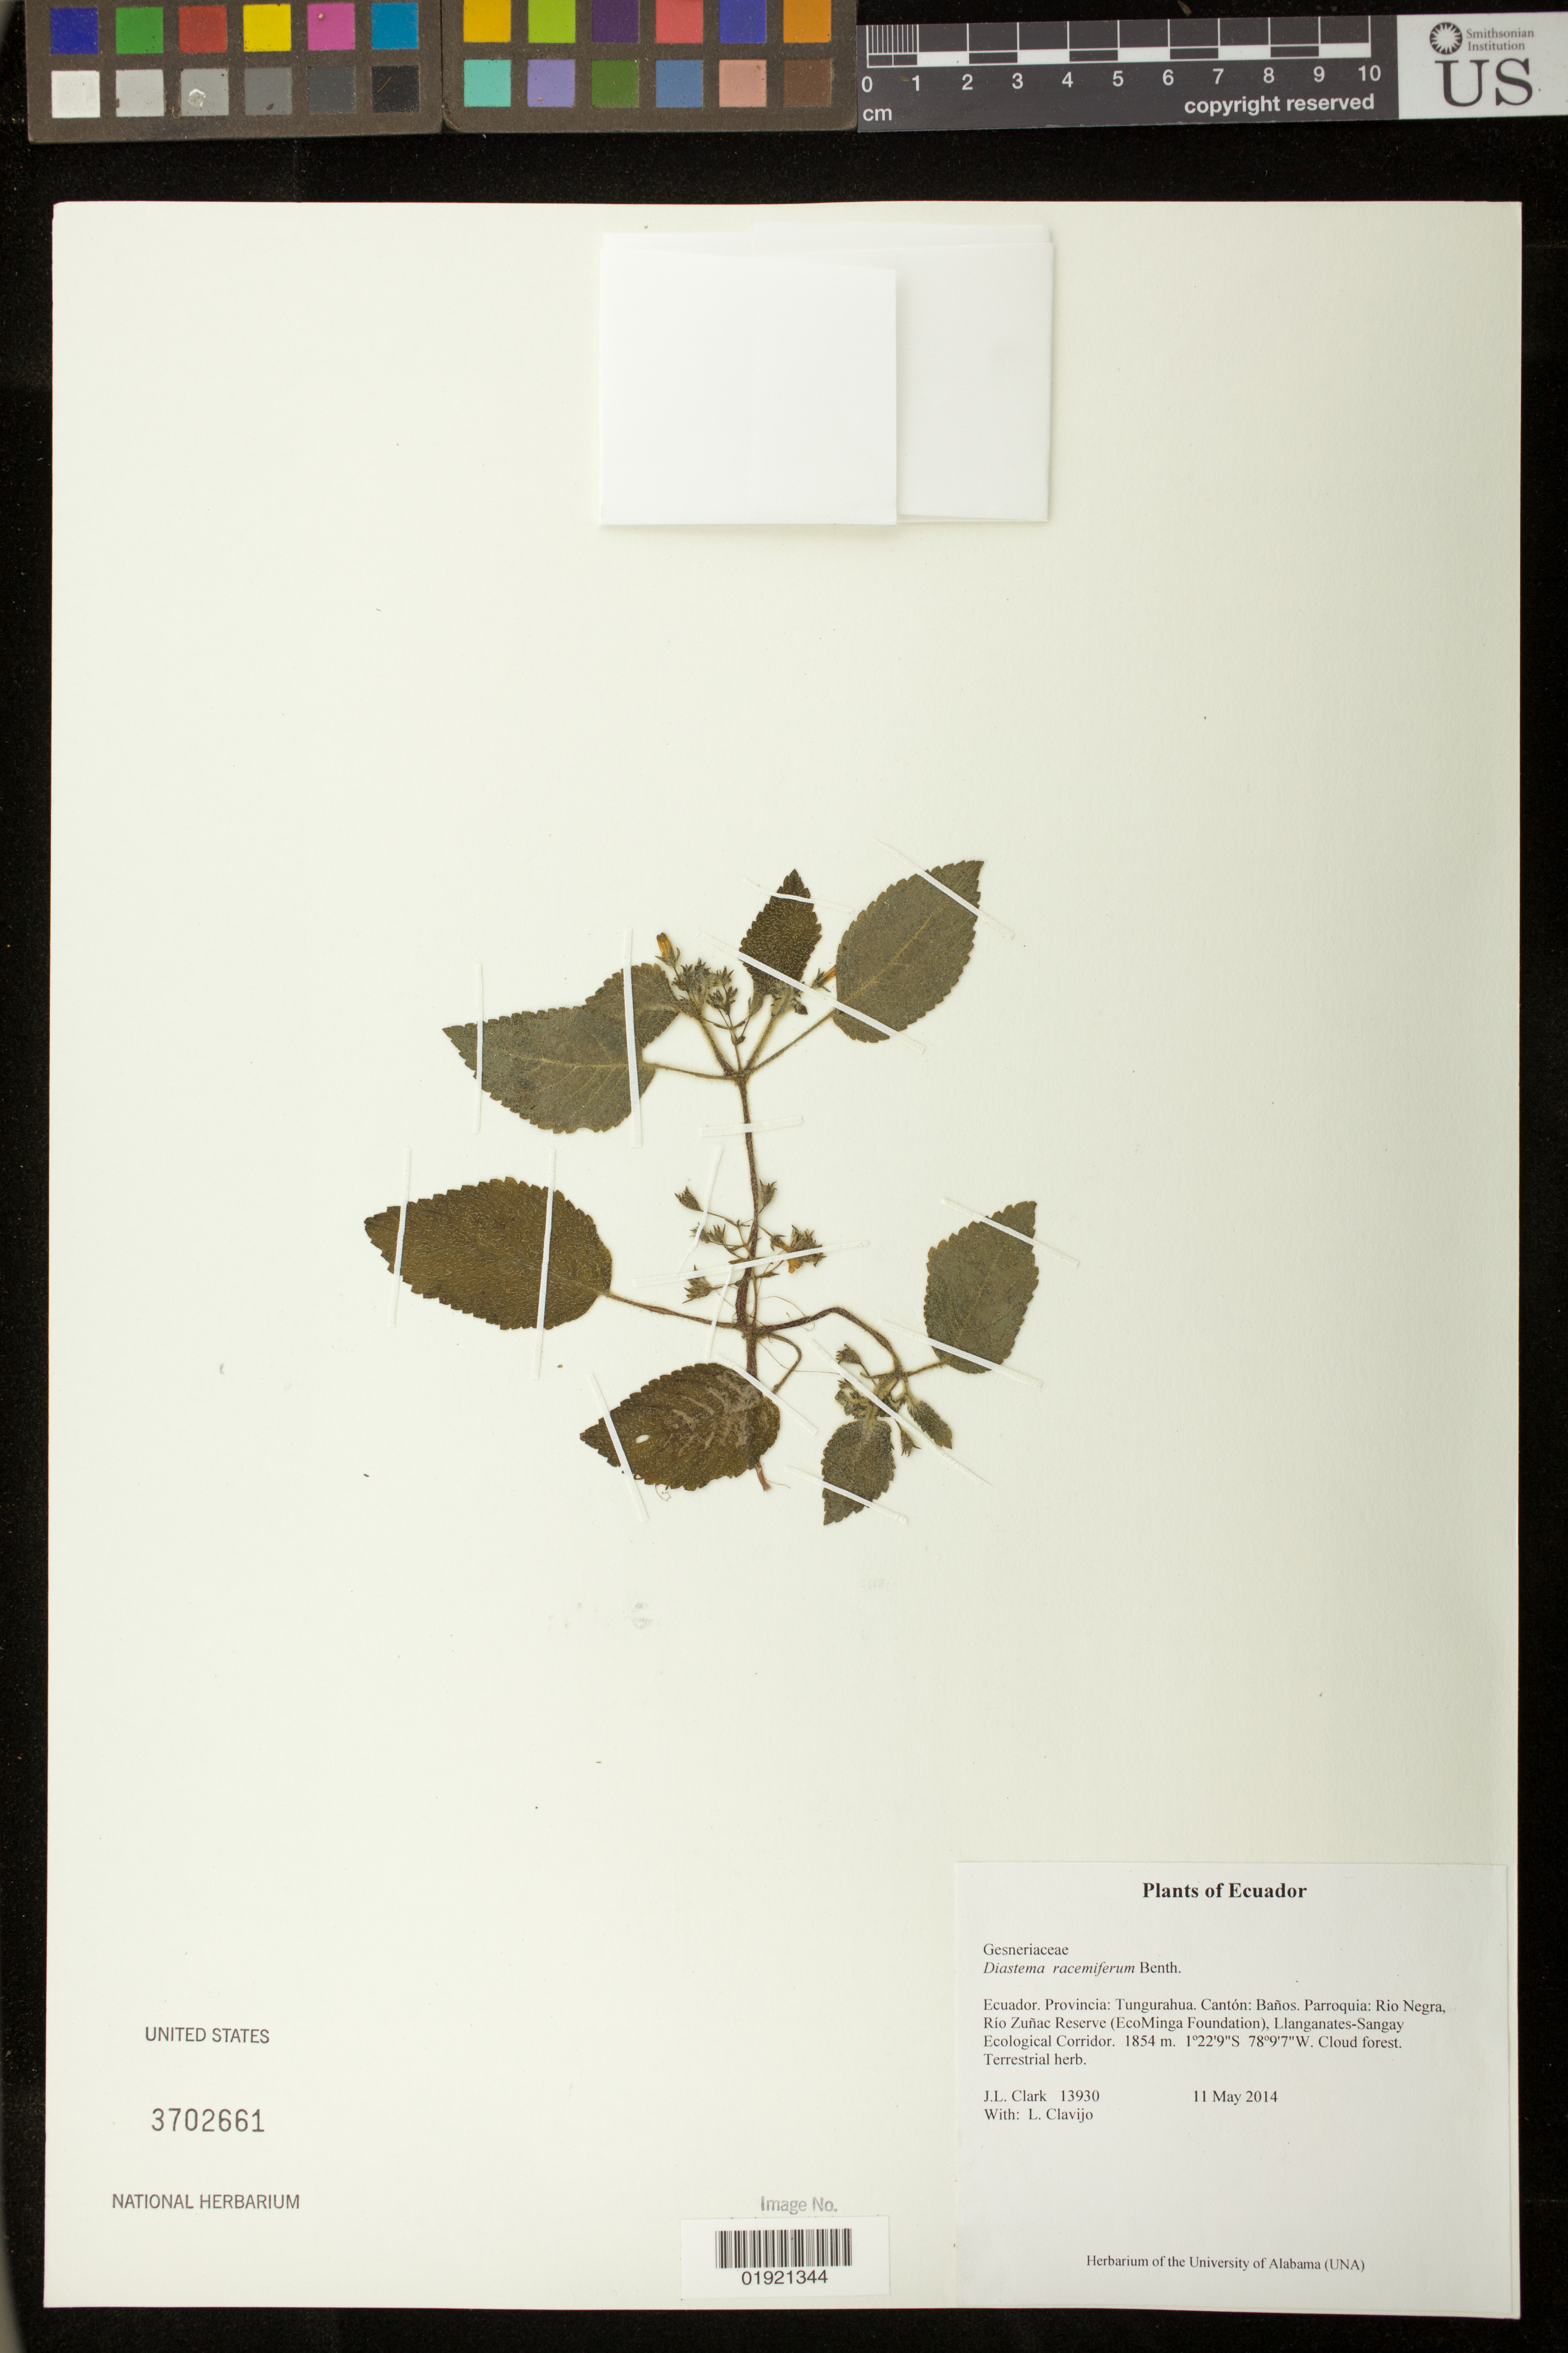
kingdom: Plantae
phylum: Tracheophyta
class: Magnoliopsida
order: Lamiales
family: Gesneriaceae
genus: Diastema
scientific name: Diastema racemiferum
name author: Benth.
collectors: J. L. Clark & L. Clavijo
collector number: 13930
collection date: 2014-05-11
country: Ecuador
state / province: Tungurahua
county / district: Banos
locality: Parroquia: Rio Negra, Rio Zunac Reserve (EcoMinga Foundation), Llanganates-Sangay Ecological Corridor.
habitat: Cloud forest.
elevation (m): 1854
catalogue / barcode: US 3702661